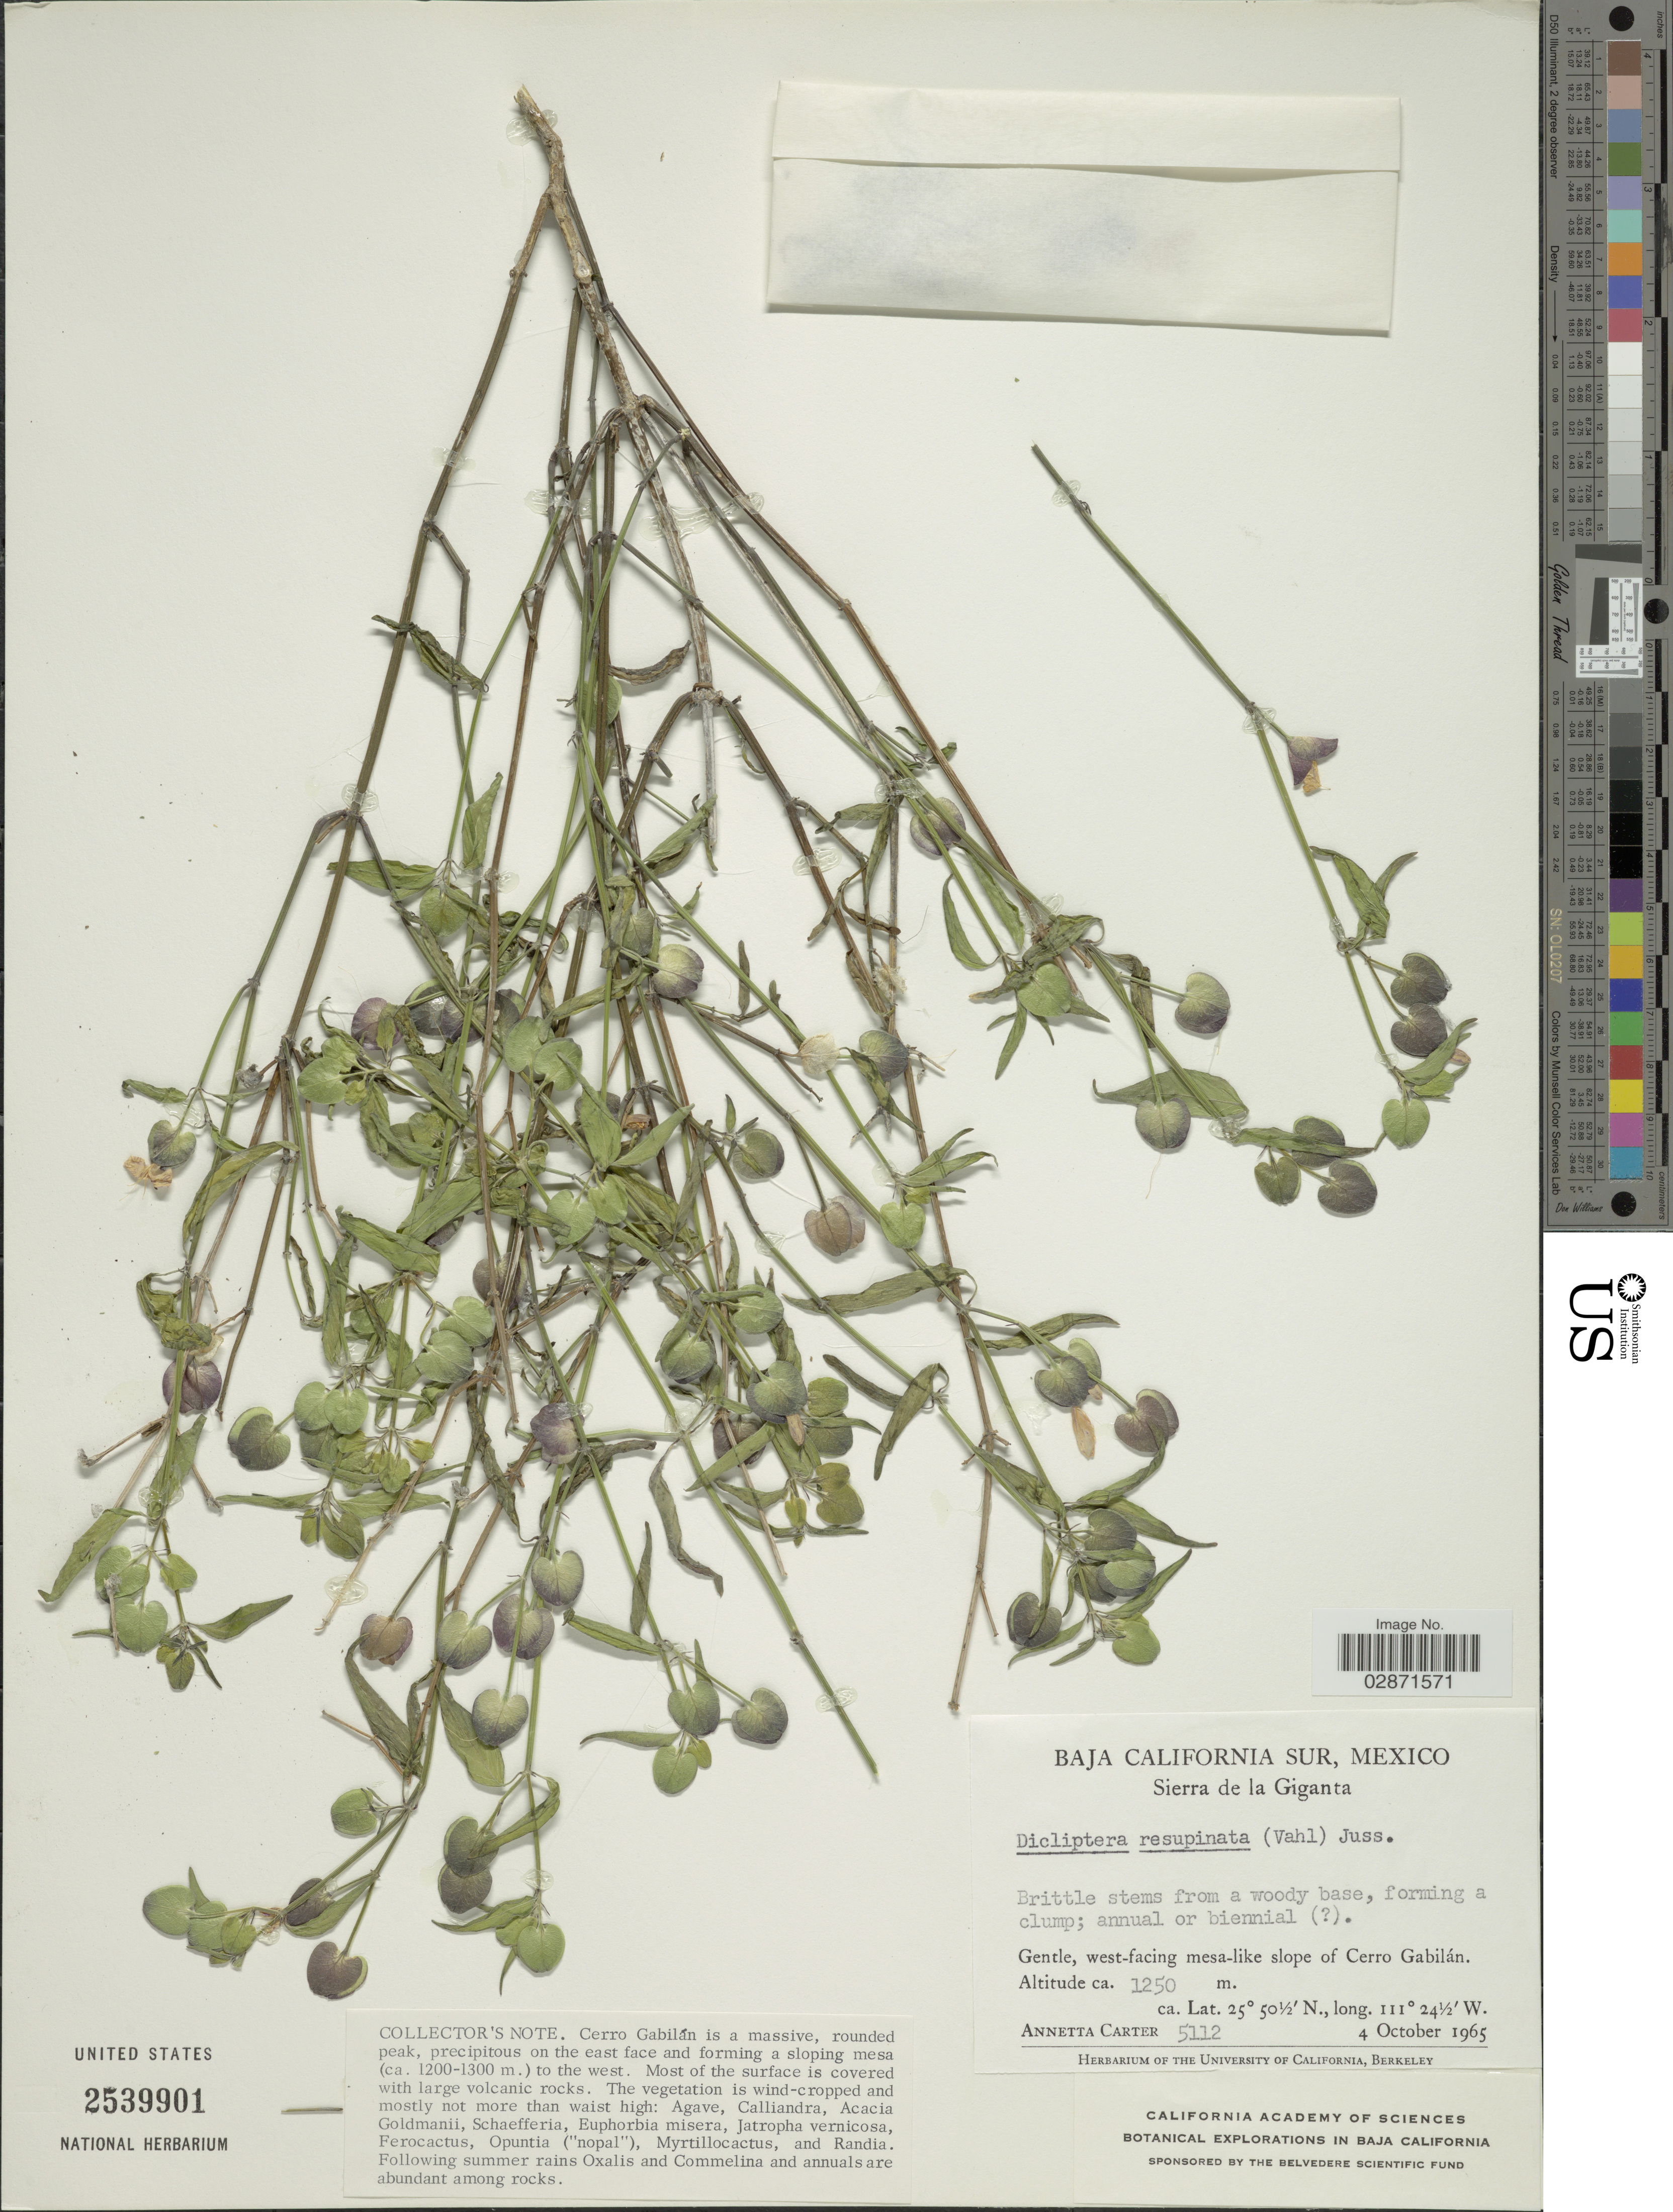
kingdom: Plantae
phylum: Tracheophyta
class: Magnoliopsida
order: Lamiales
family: Acanthaceae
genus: Dicliptera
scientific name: Dicliptera resupinata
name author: (Vahl) Juss.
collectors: A. Carter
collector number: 5112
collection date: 1965-10-04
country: Mexico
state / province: Baja California Sur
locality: Sierra de la Giganta, Gentle, west-facing mesa-like slope of Cerro Gabilán.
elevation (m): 1250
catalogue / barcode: US 2539901